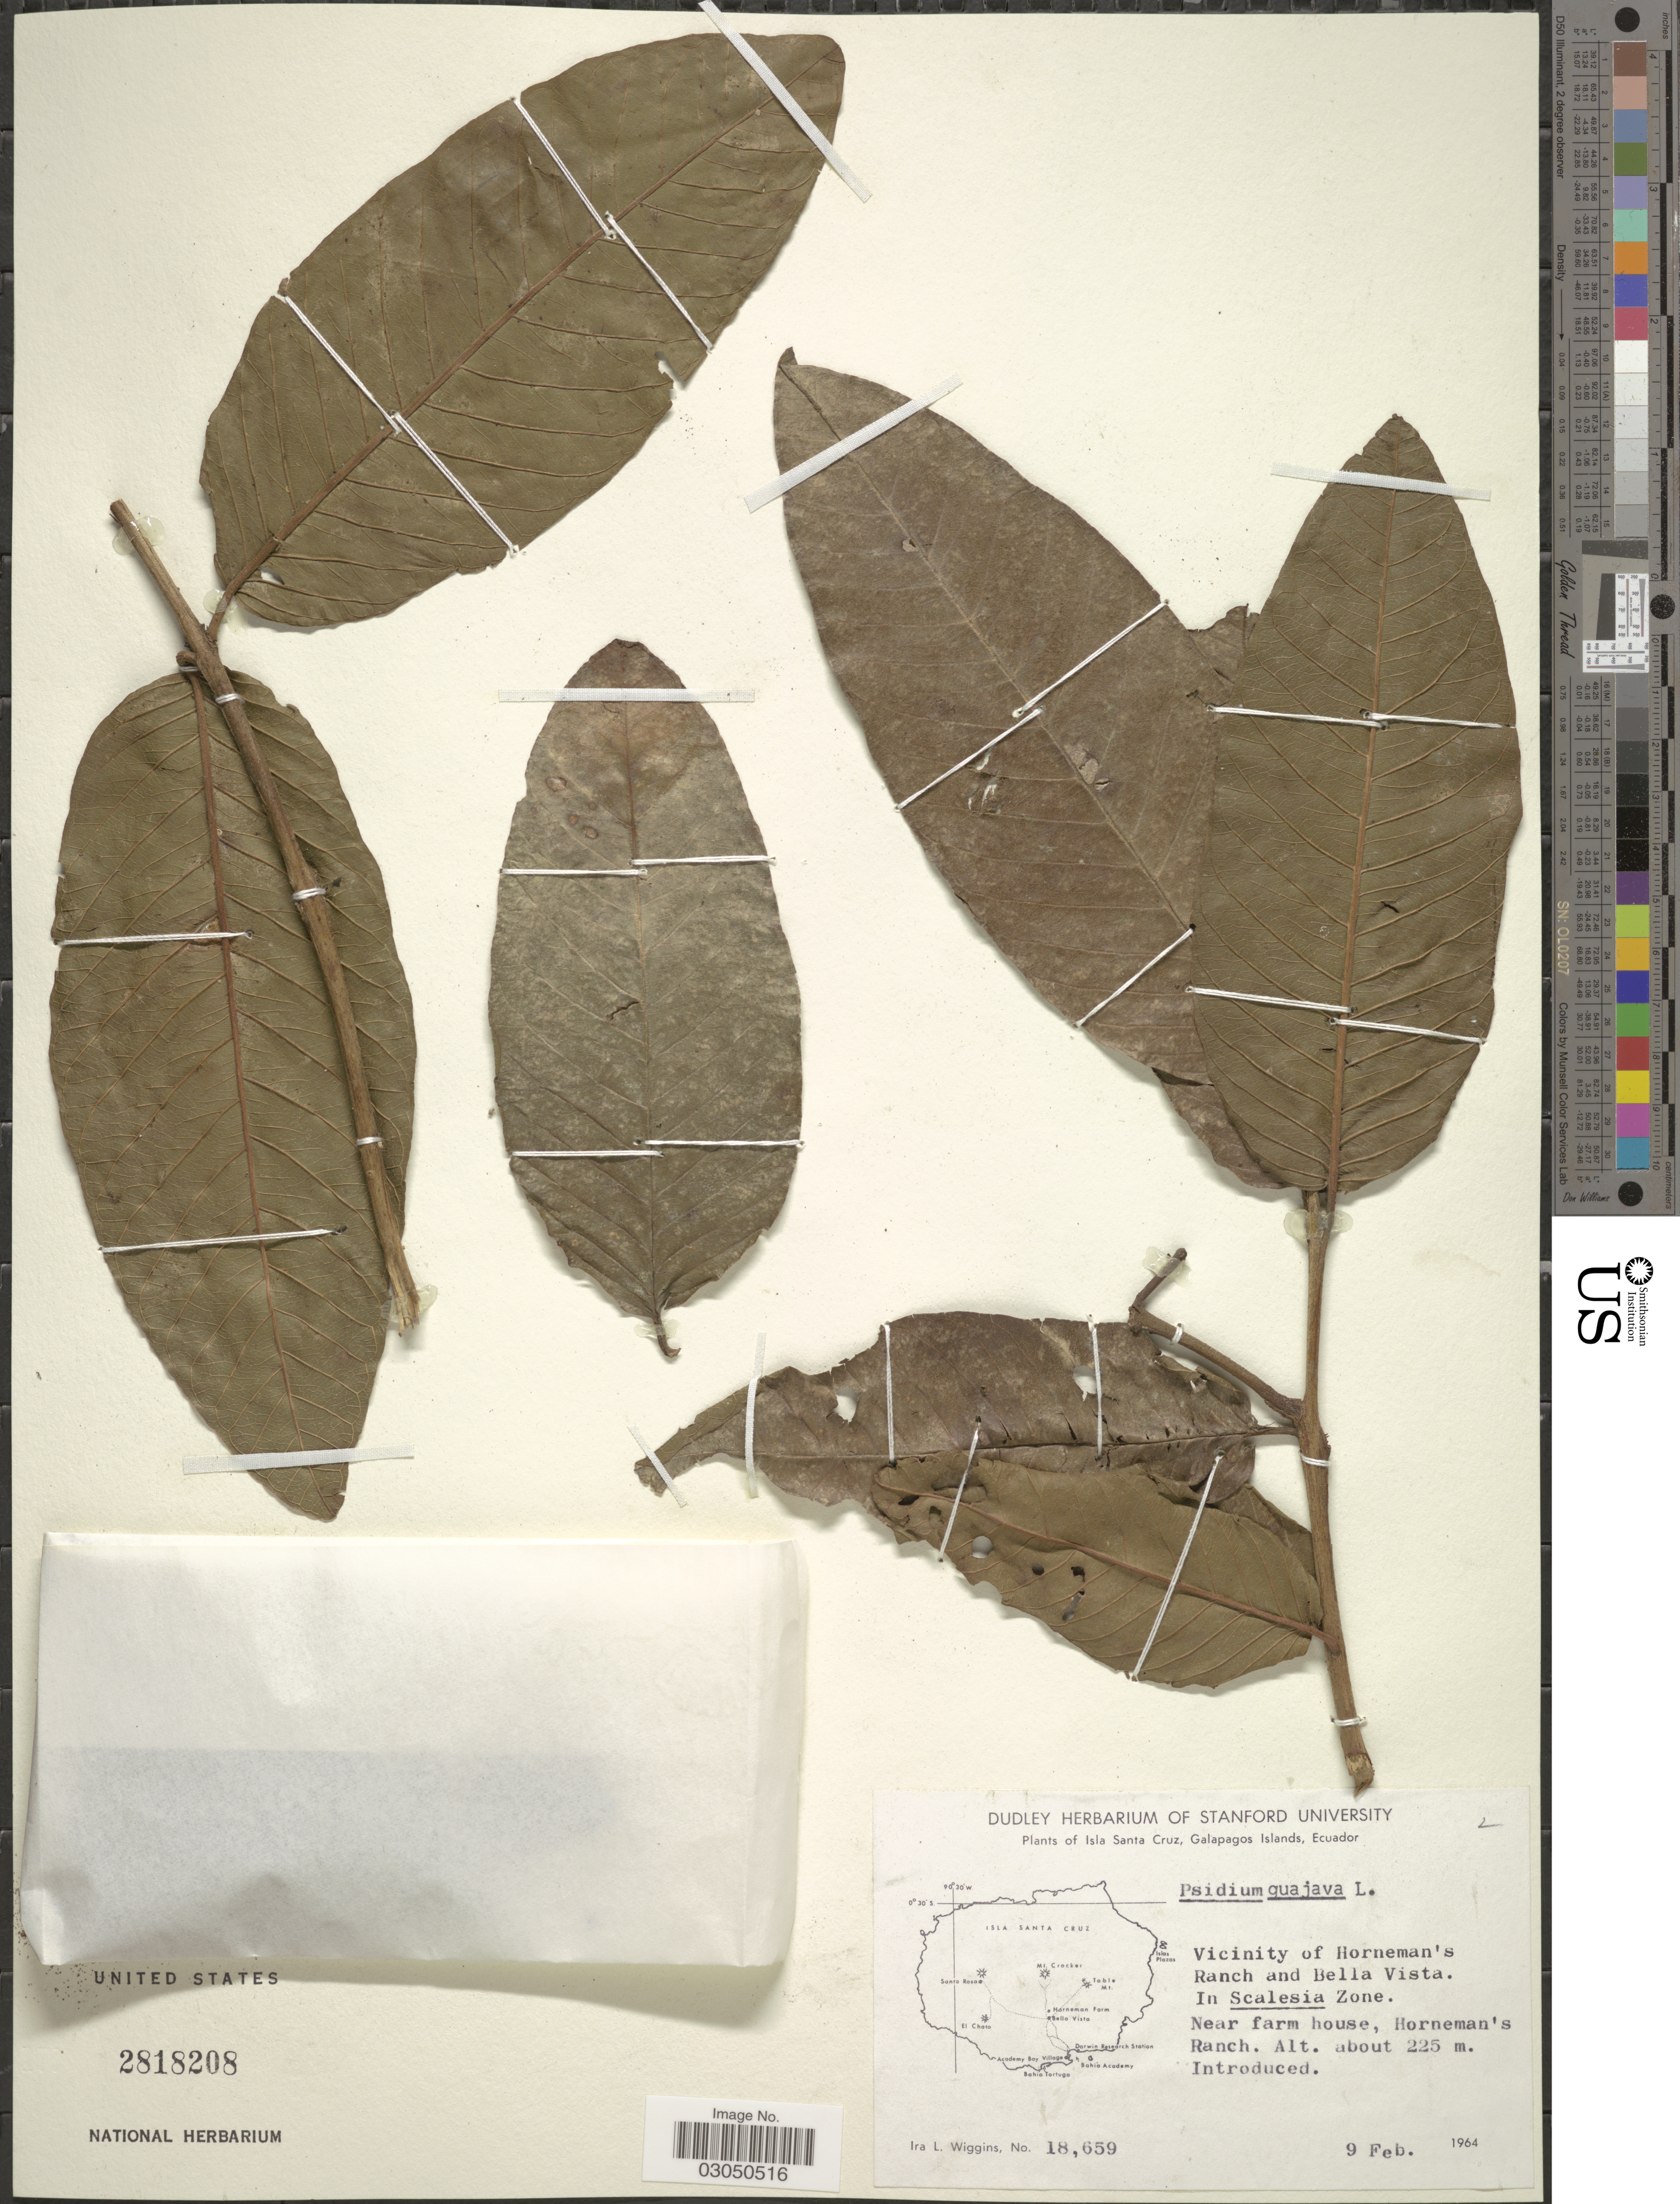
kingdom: Plantae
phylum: Tracheophyta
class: Magnoliopsida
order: Myrtales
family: Myrtaceae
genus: Psidium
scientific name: Psidium guajava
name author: L.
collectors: I. L. Wiggins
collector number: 18659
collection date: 1964-02-09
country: Ecuador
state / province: Colón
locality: Isla Santa Cruz, Galapagos Islands. Vicinity of Horneman's Ranch and Bella Vista. In Scalesia Zone. Near farm house, Horneman's Ranch.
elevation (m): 225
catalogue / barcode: US 2818208